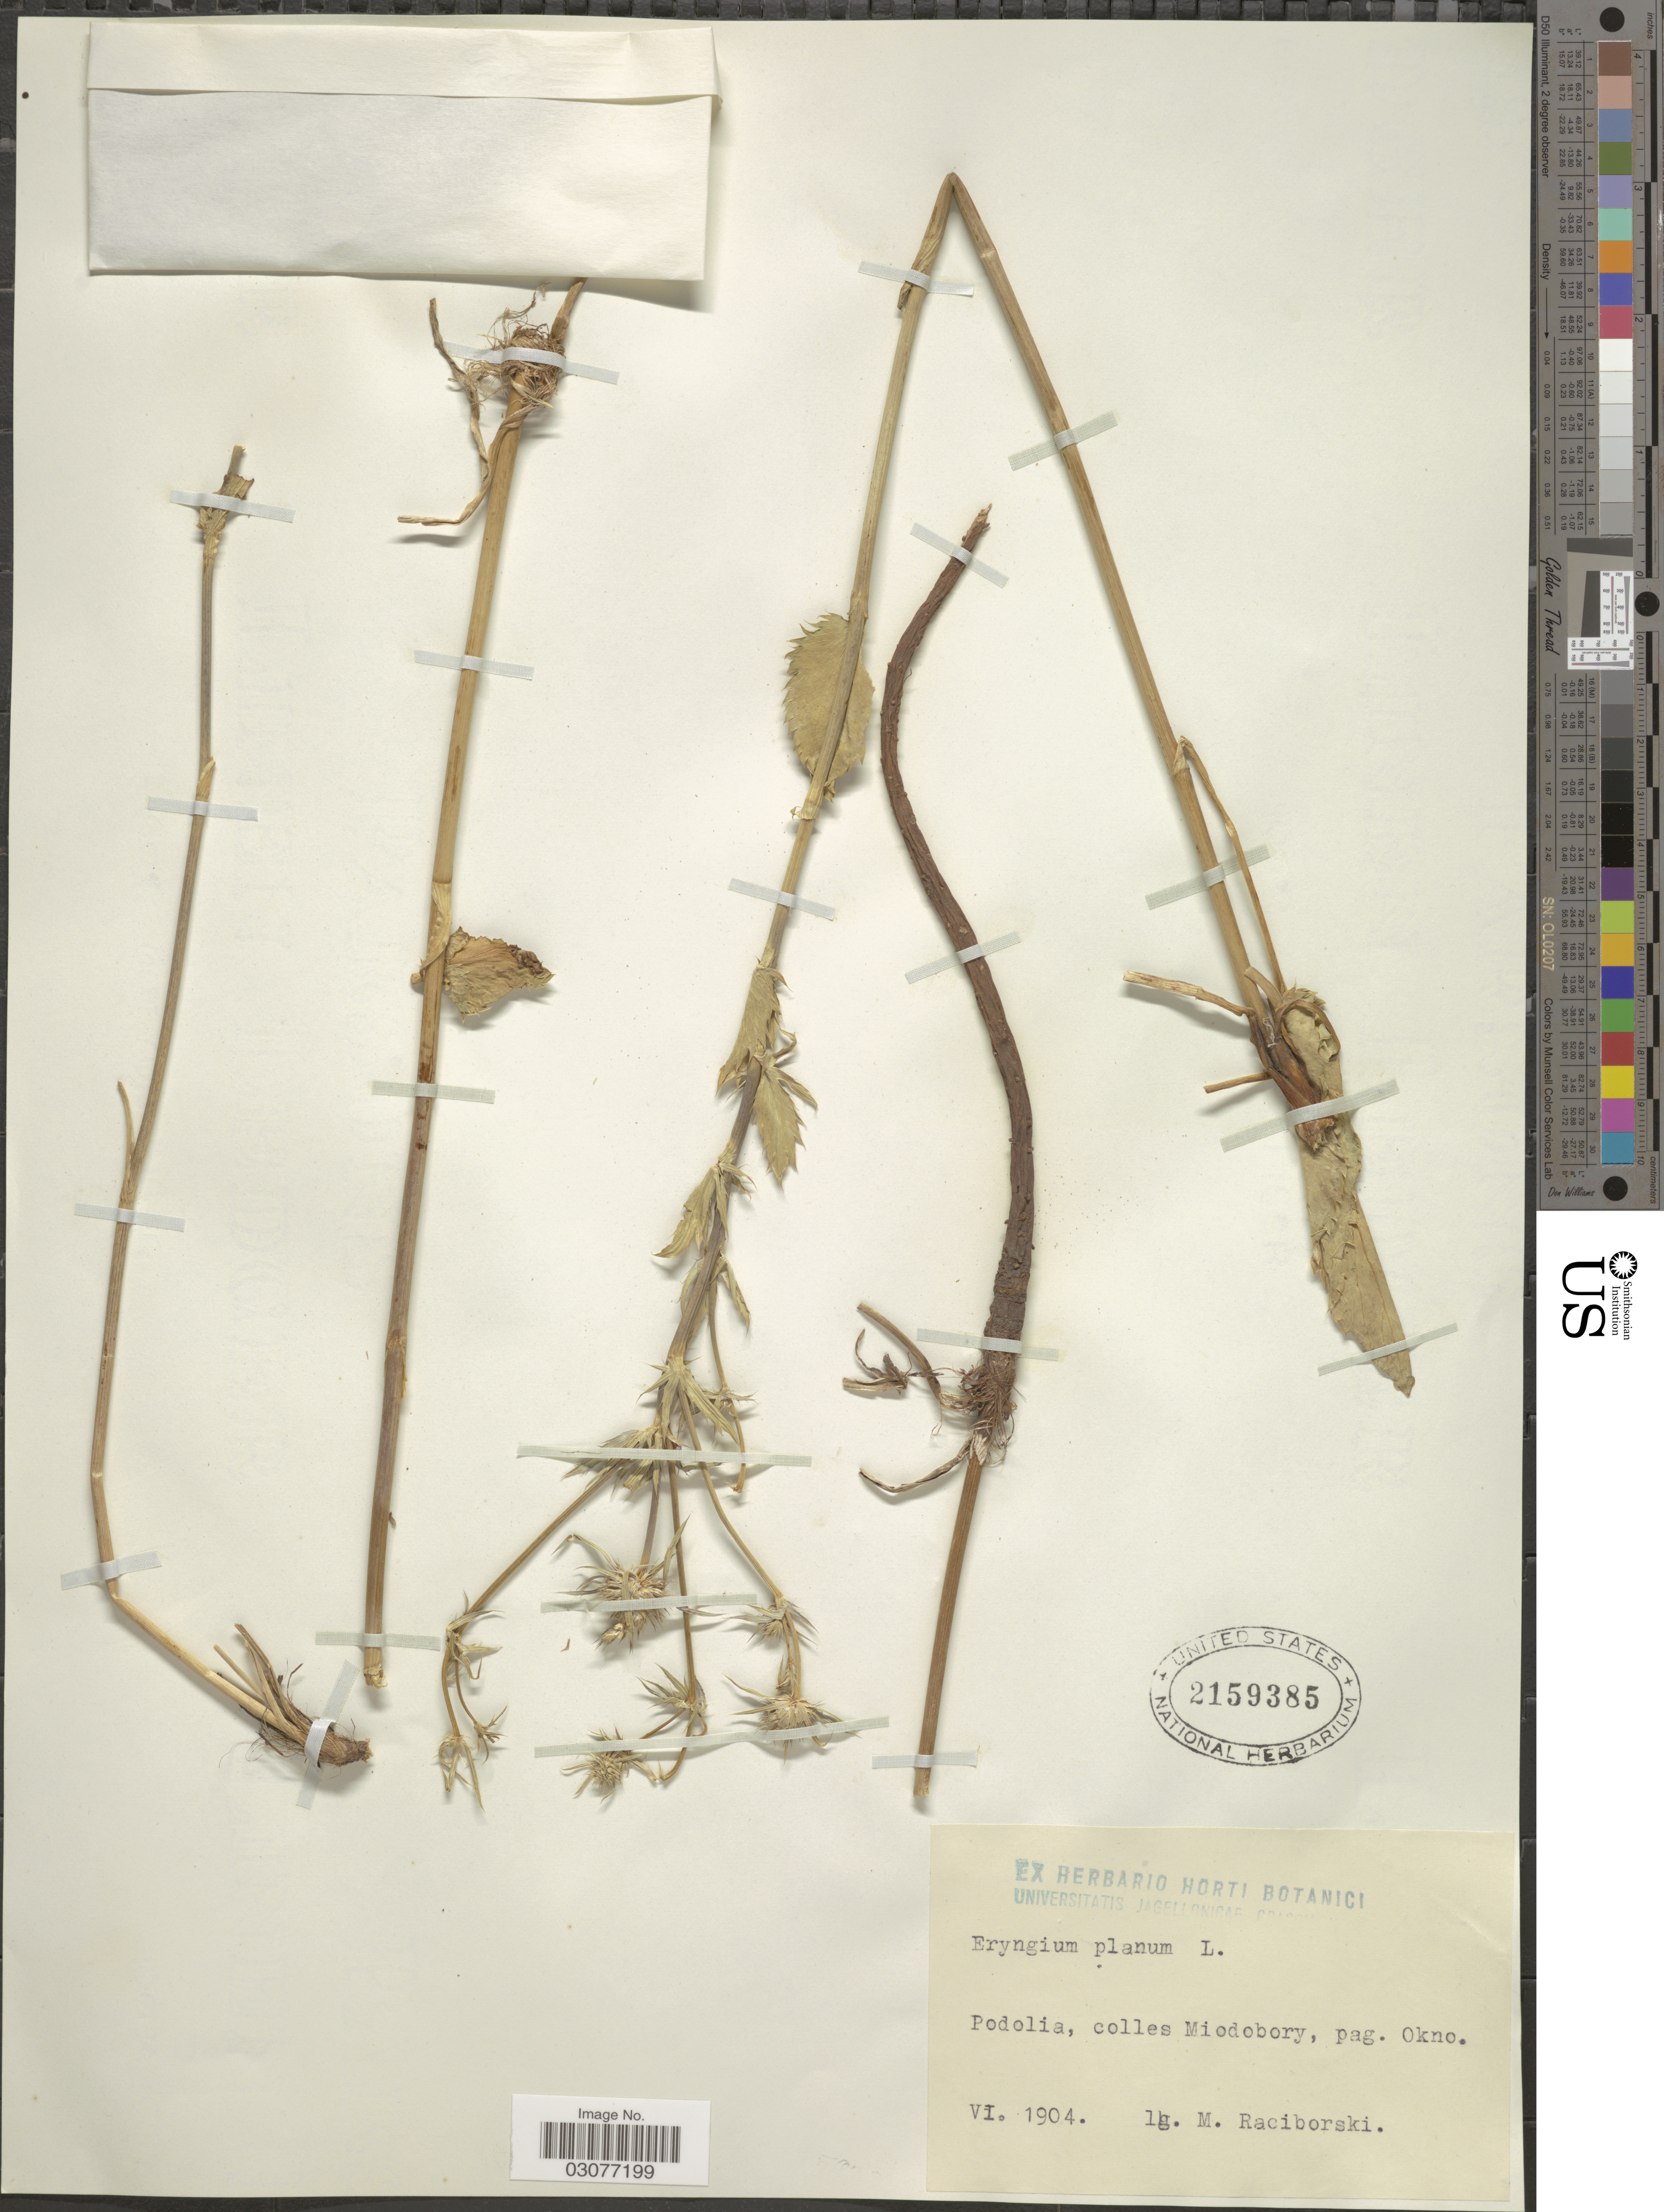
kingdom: Plantae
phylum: Tracheophyta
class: Magnoliopsida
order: Apiales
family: Apiaceae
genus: Eryngium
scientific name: Eryngium planum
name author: L.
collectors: M. Raciborski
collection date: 1904-06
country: Ukraine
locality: Podolia, colles Miodobory, pag. Okno.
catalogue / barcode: US 2159385